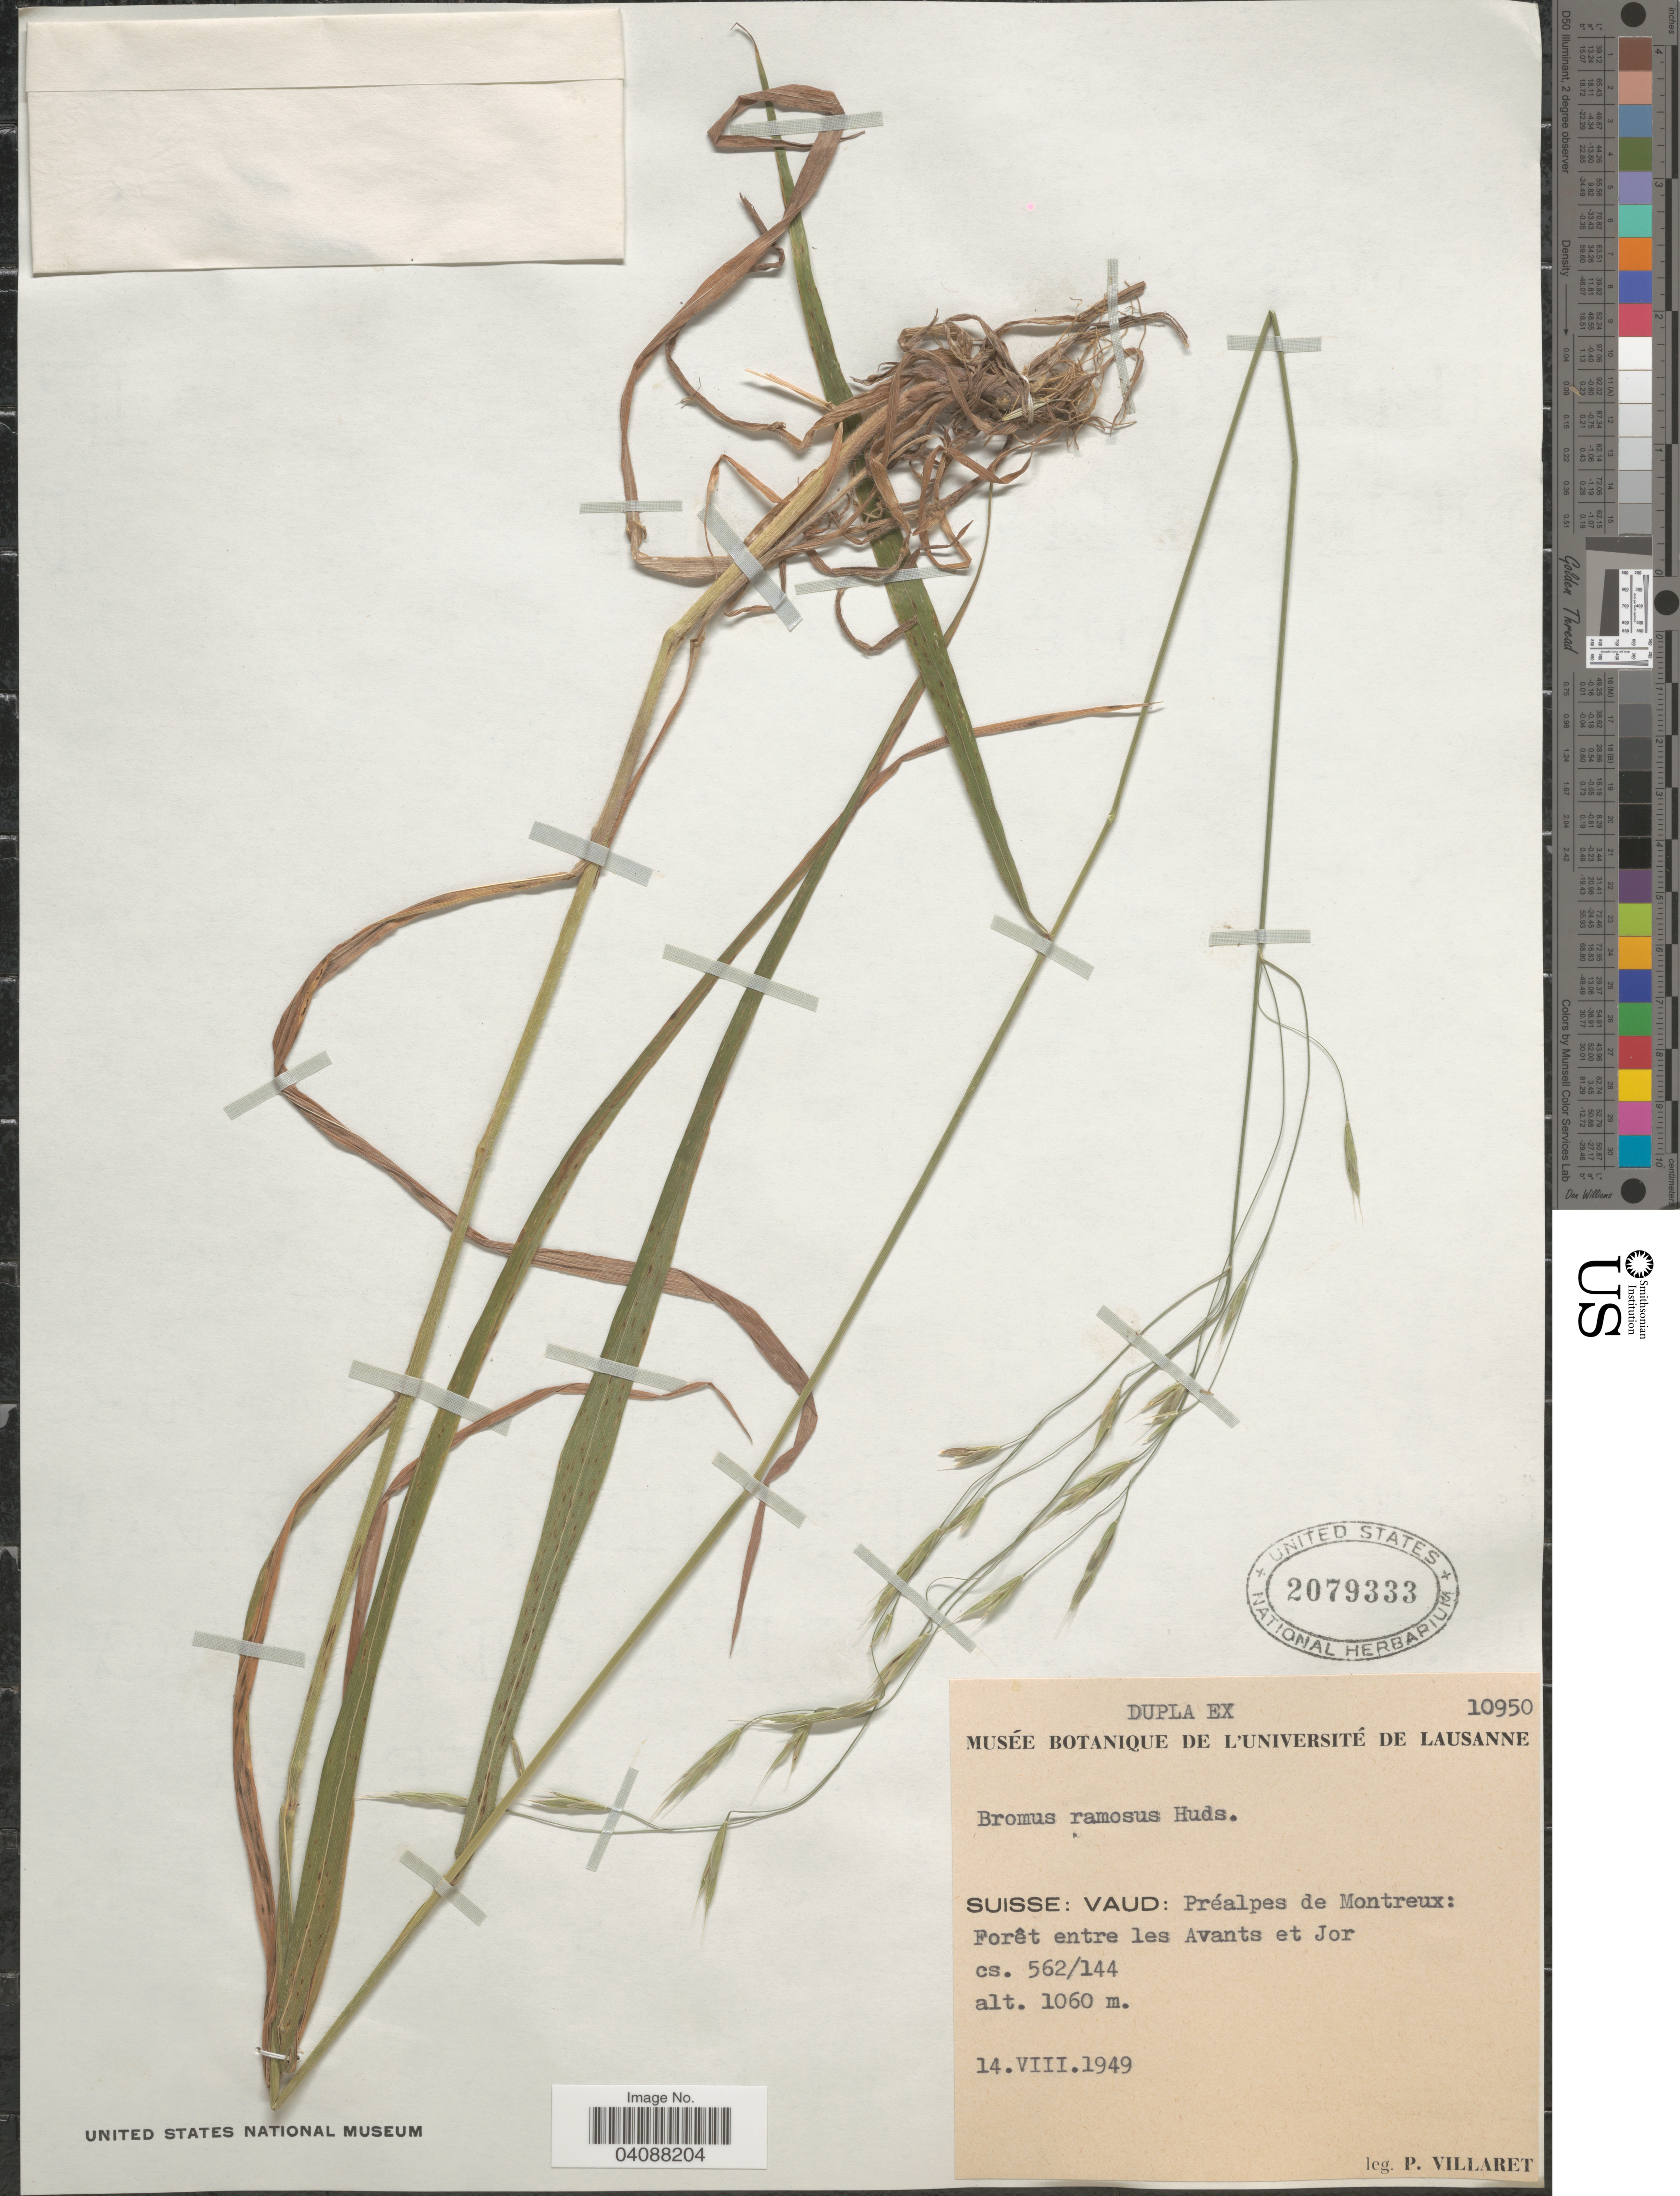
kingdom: Plantae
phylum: Tracheophyta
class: Liliopsida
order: Poales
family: Poaceae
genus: Bromus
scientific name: Bromus ramosus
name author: Huds.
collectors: P. Villaret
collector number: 10950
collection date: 1949-08-14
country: Switzerland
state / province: Vaud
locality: Suisse: Préalpes de Montreux: Forêt entre les Avants et Jor. cs. 562/144.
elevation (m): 1060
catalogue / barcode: US 2079333